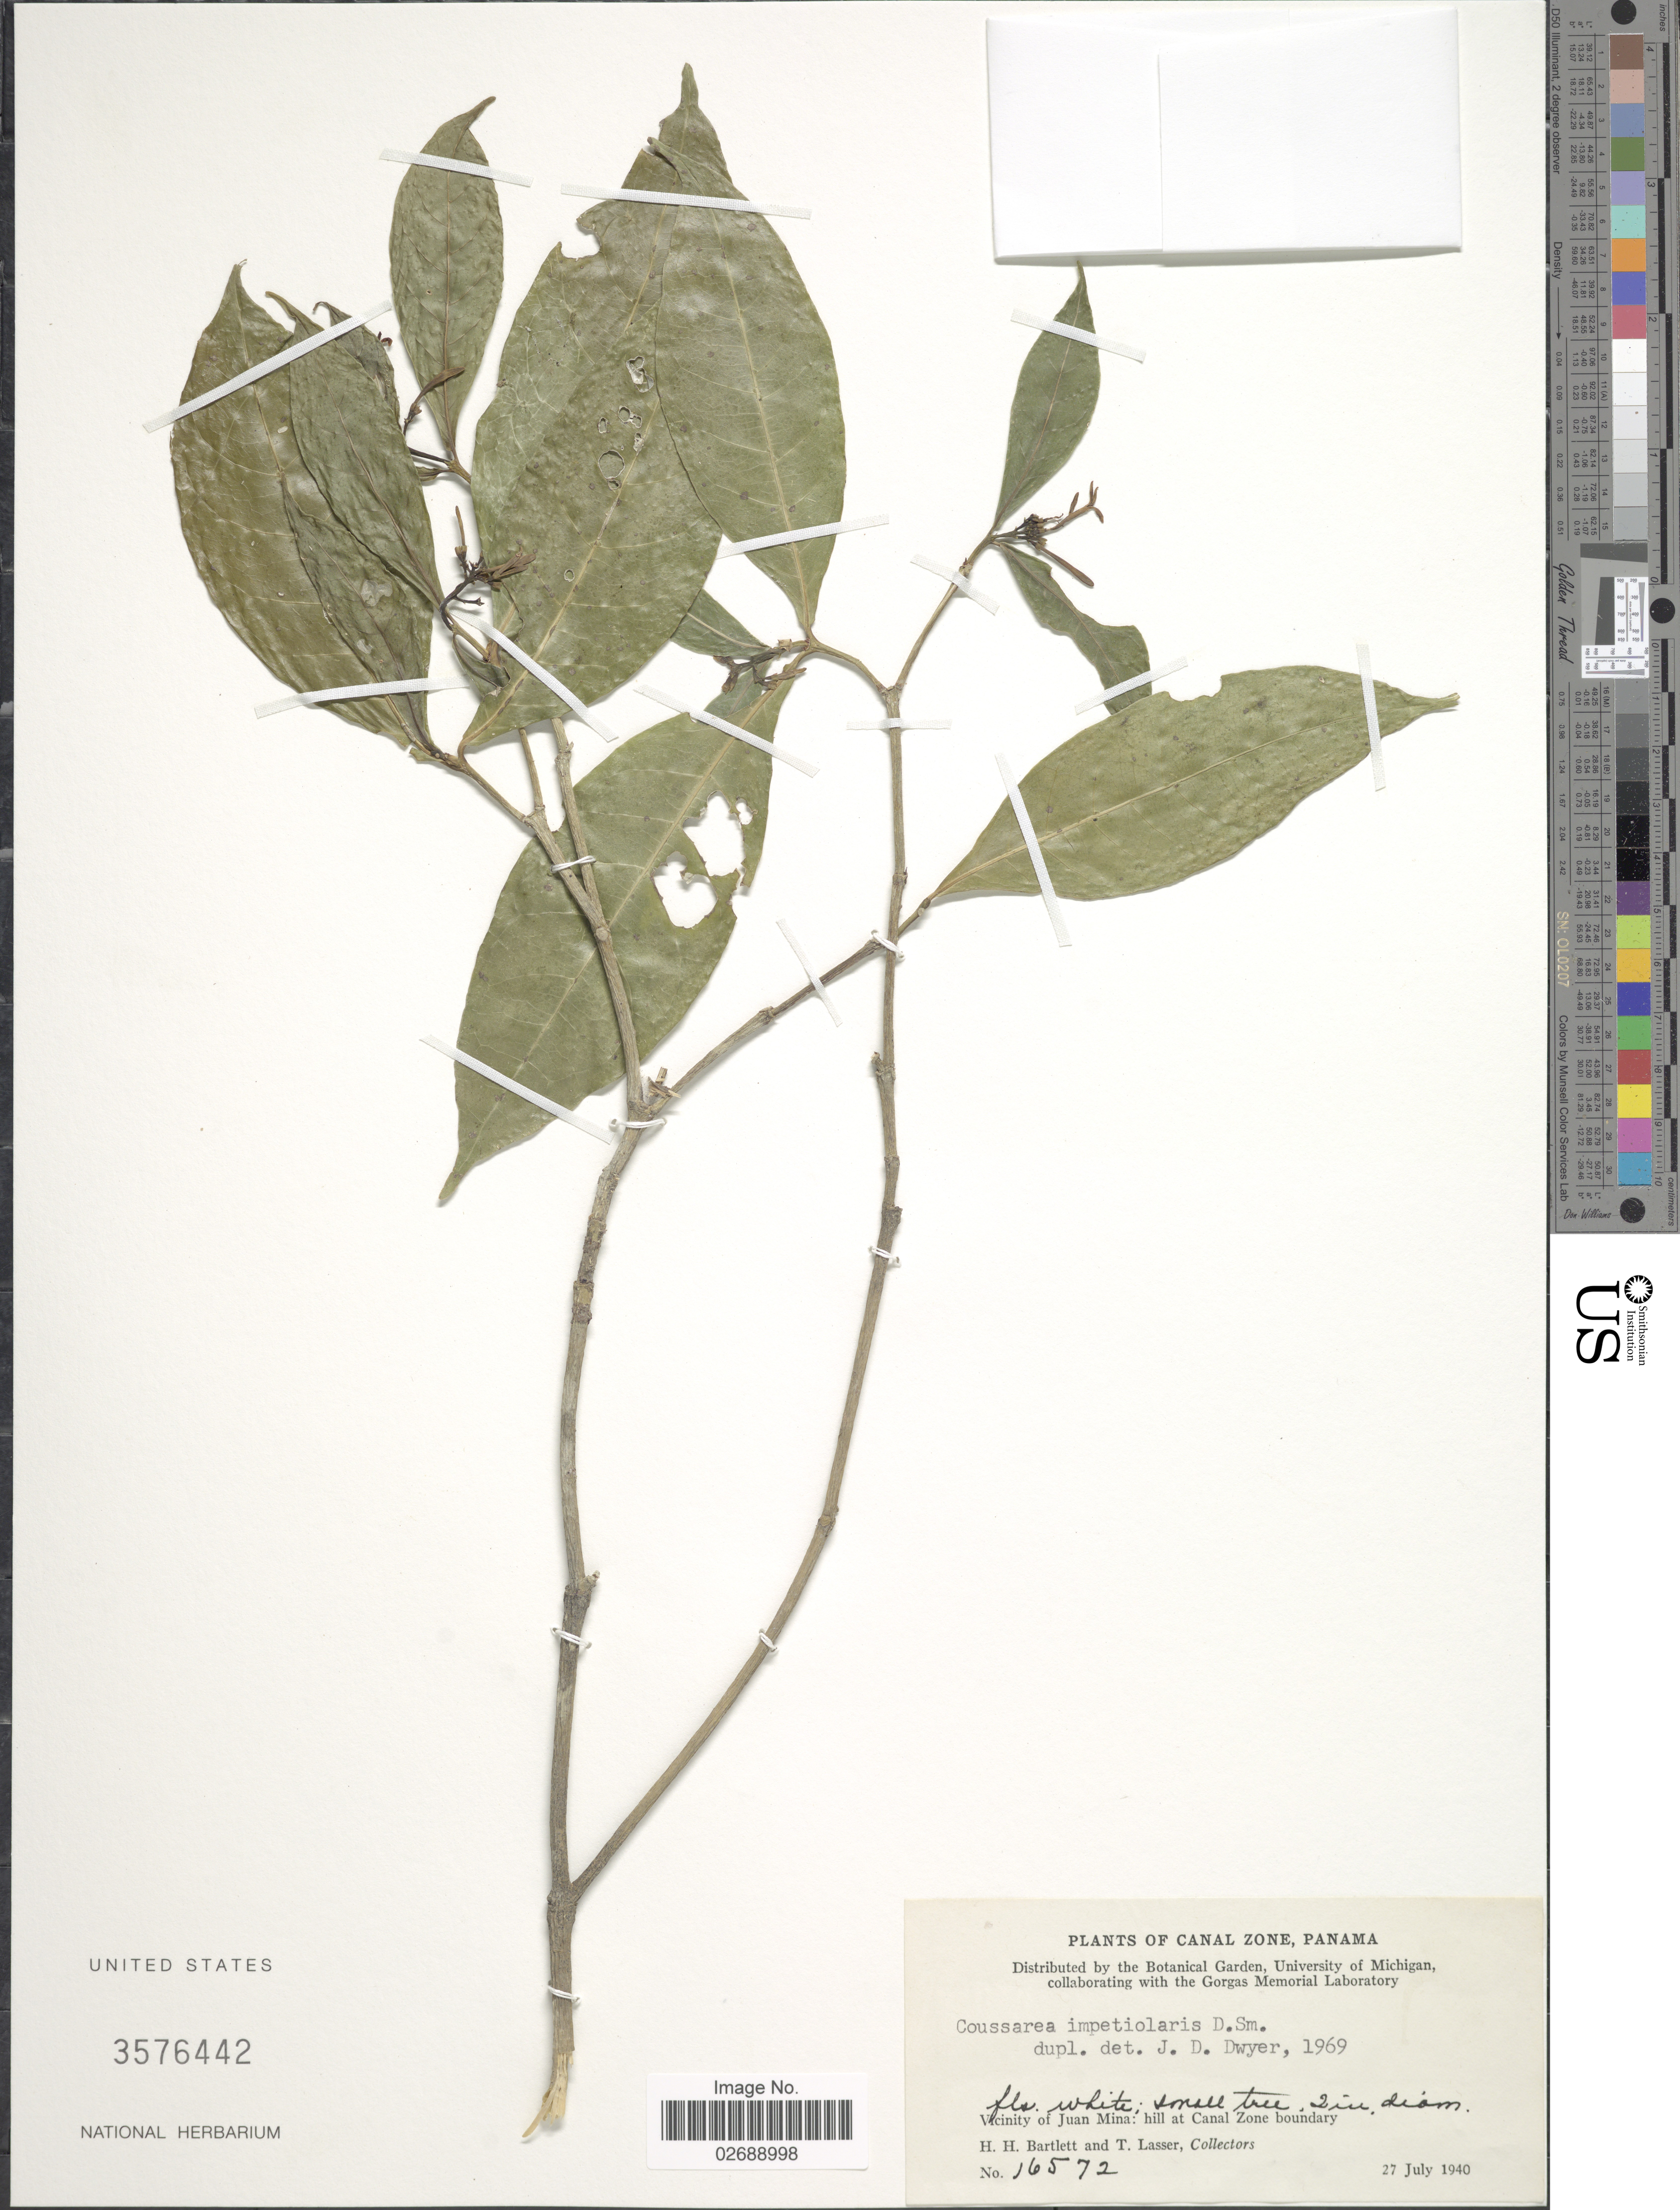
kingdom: Plantae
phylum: Tracheophyta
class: Magnoliopsida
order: Gentianales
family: Rubiaceae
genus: Coussarea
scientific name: Coussarea impetiolaris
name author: Donn. Sm.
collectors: H. H. Bartlett & T. Lasser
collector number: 16572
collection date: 1940-07-27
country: Panama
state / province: Colón / Panamá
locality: Canal Zone. Vicinity of Juan Mina; hill at Canal Zone boundary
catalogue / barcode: US 3576442